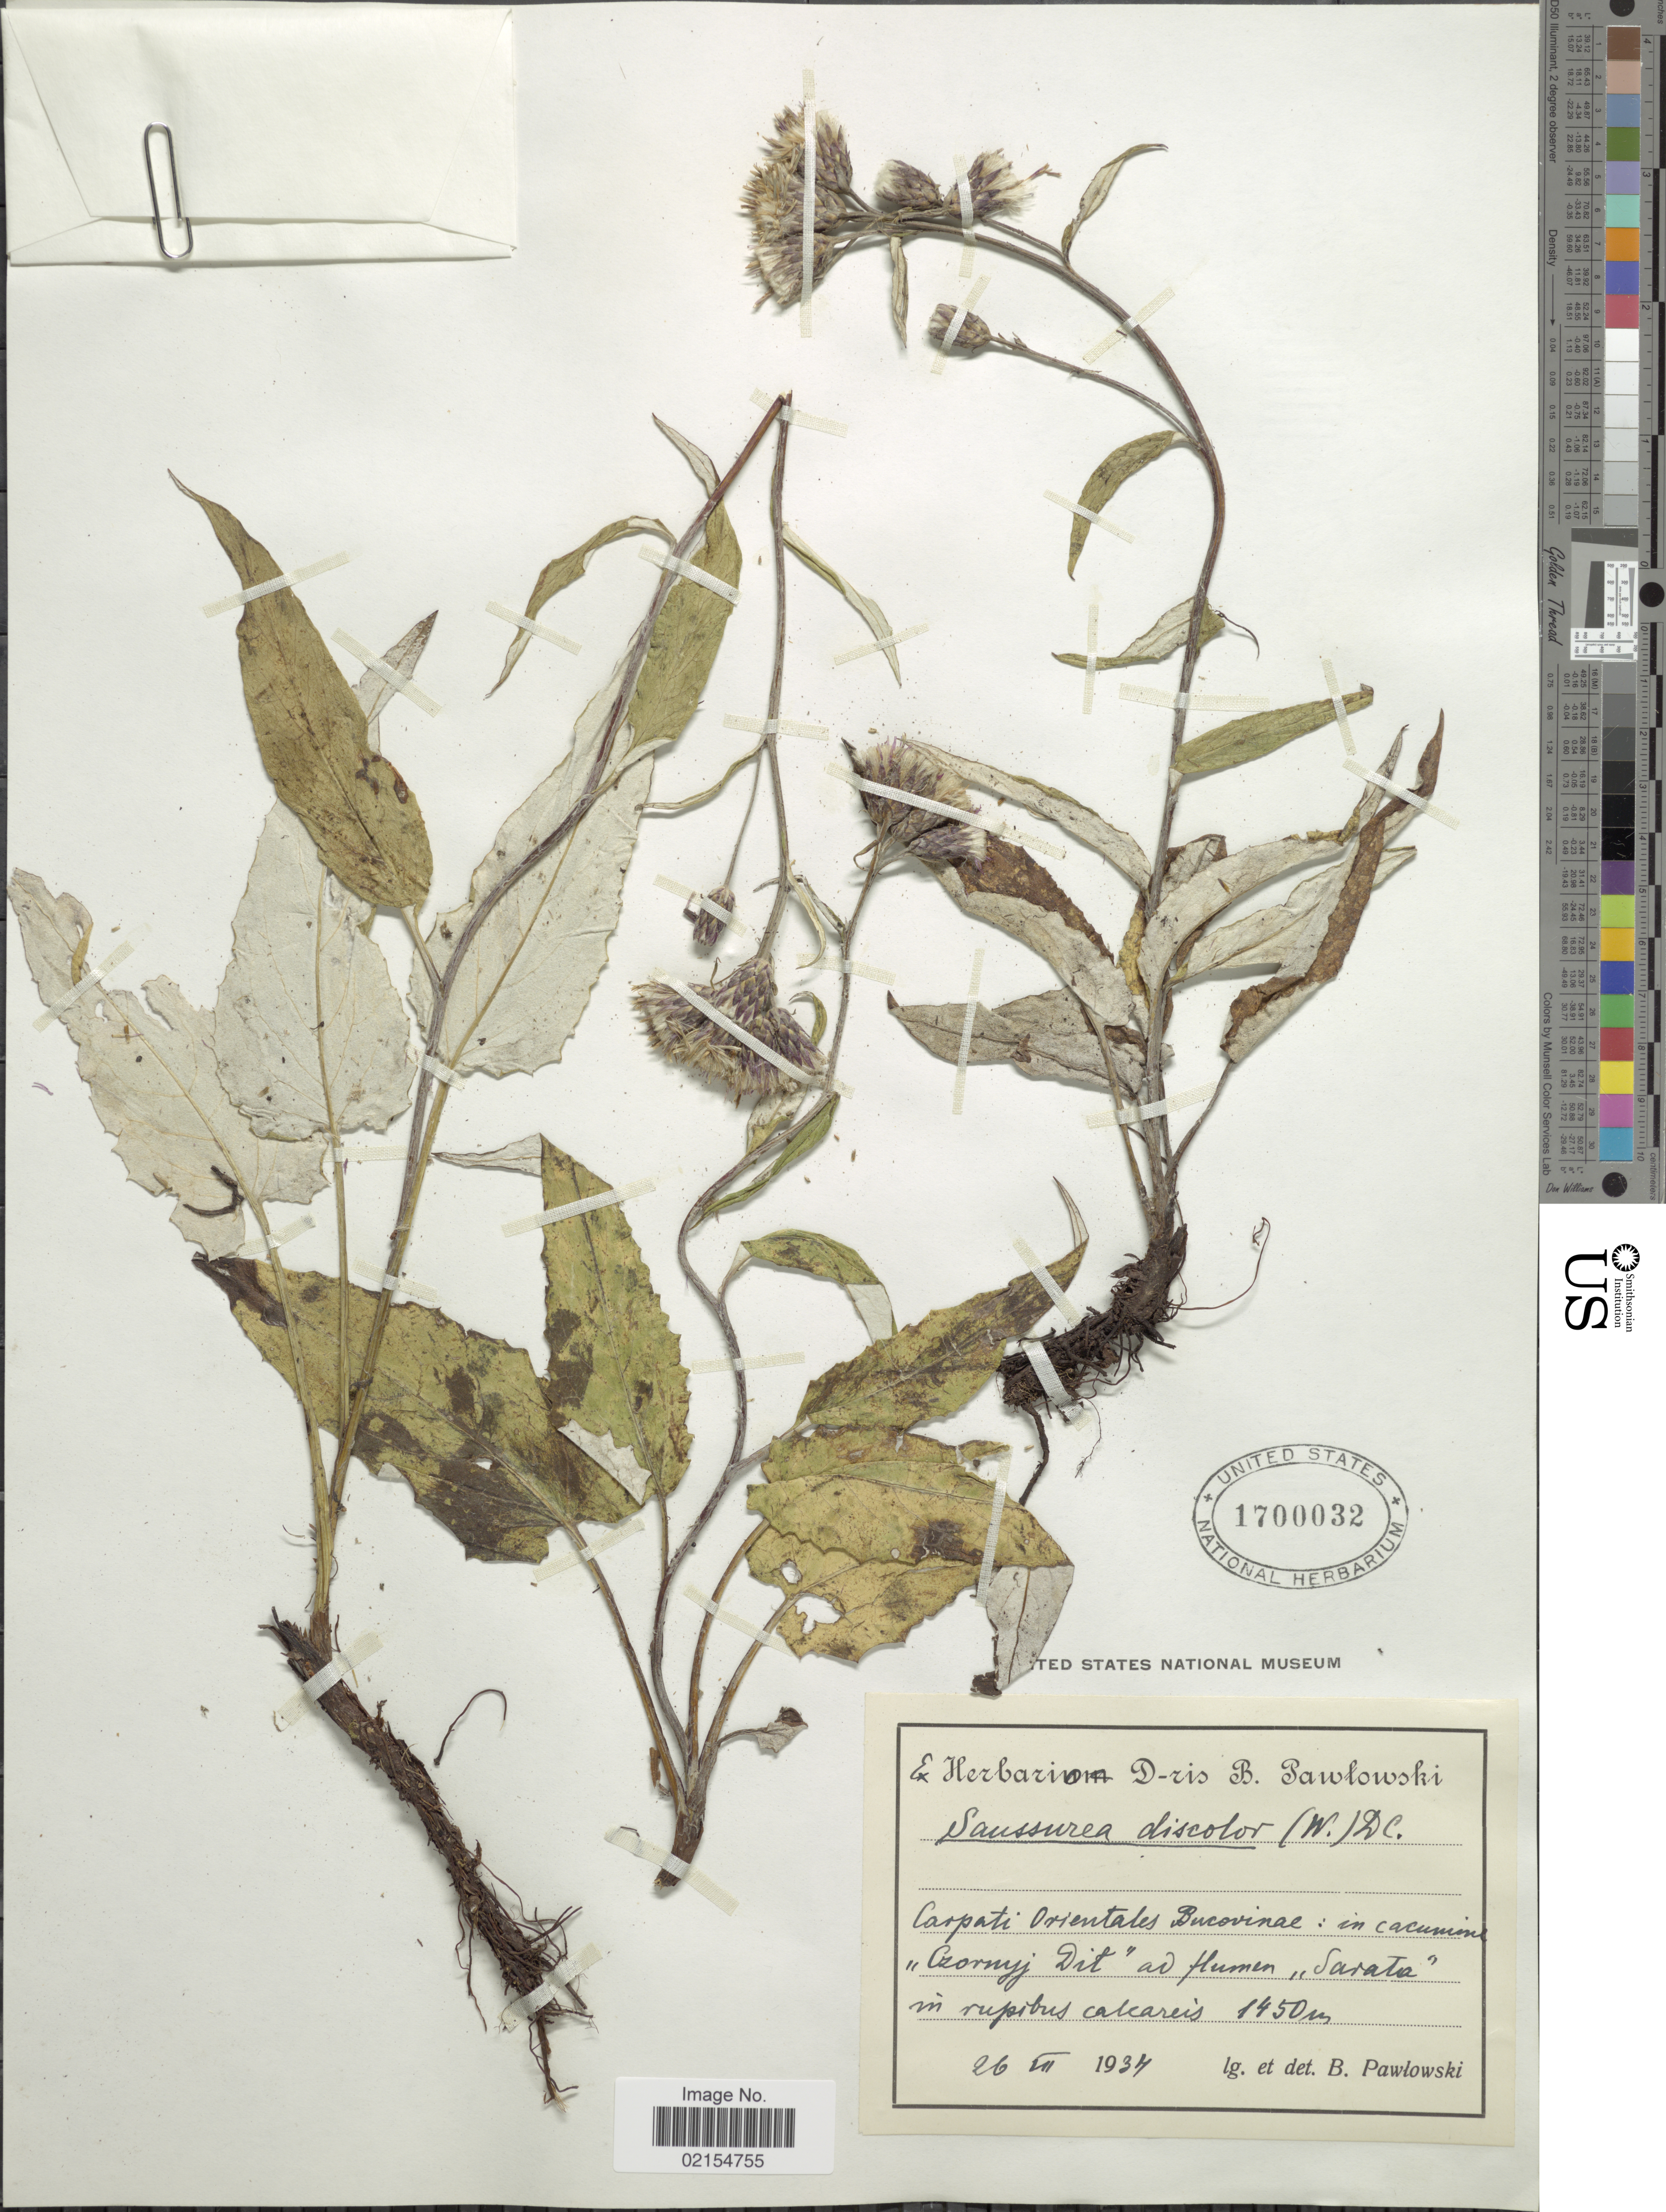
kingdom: Plantae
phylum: Tracheophyta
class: Magnoliopsida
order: Asterales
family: Asteraceae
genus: Saussurea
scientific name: Saussurea discolor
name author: (Willd.) DC.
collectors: B. Pawlowski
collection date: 1937-07-26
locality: Carpati, Orientalis Bucovinae: in cacumine Czornuj Dit, ad fklumen Sarata in rupibus calcareis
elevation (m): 1450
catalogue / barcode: US 1700032